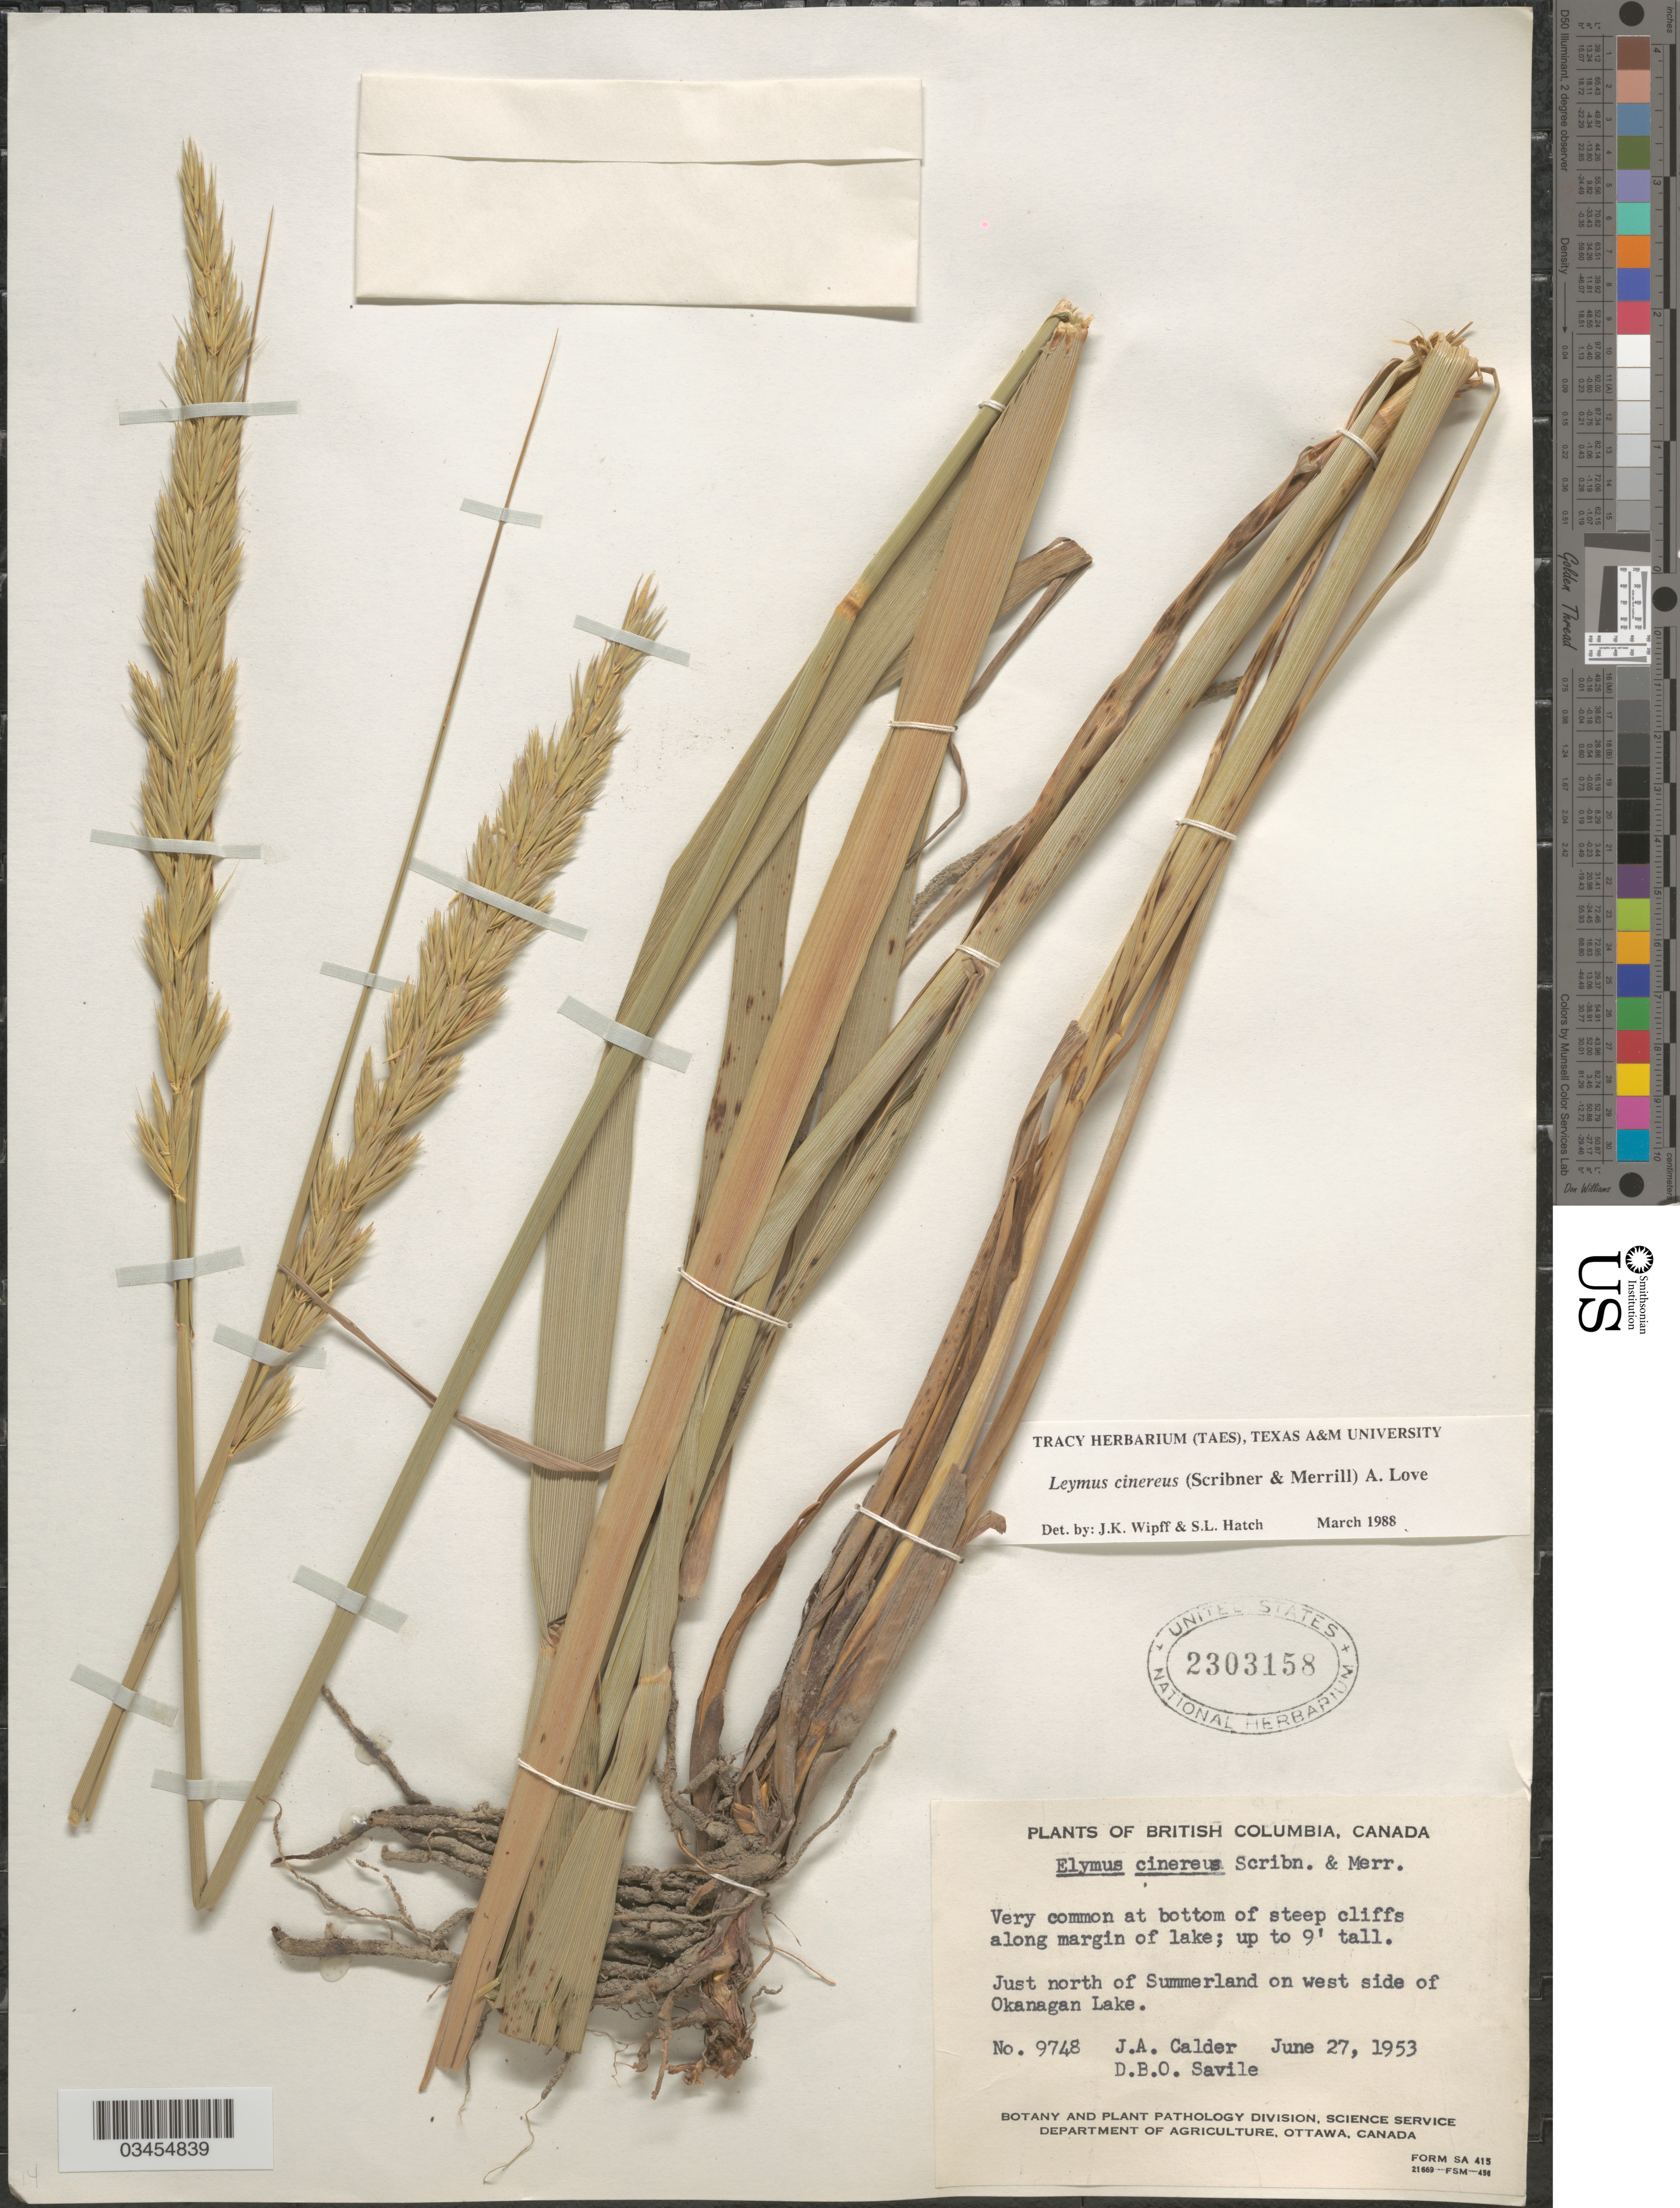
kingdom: Plantae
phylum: Tracheophyta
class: Liliopsida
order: Poales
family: Poaceae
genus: Leymus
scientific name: Leymus condensatus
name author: (J. Presl) Á. Löve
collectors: J. A. Calder & D. Savile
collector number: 9748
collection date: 1953-06-27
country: Canada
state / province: British Columbia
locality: Very common at bottom of steep cliffs along margin of lake. Just north of Summerland on west side of Okanagan Lake.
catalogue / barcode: US 2303158